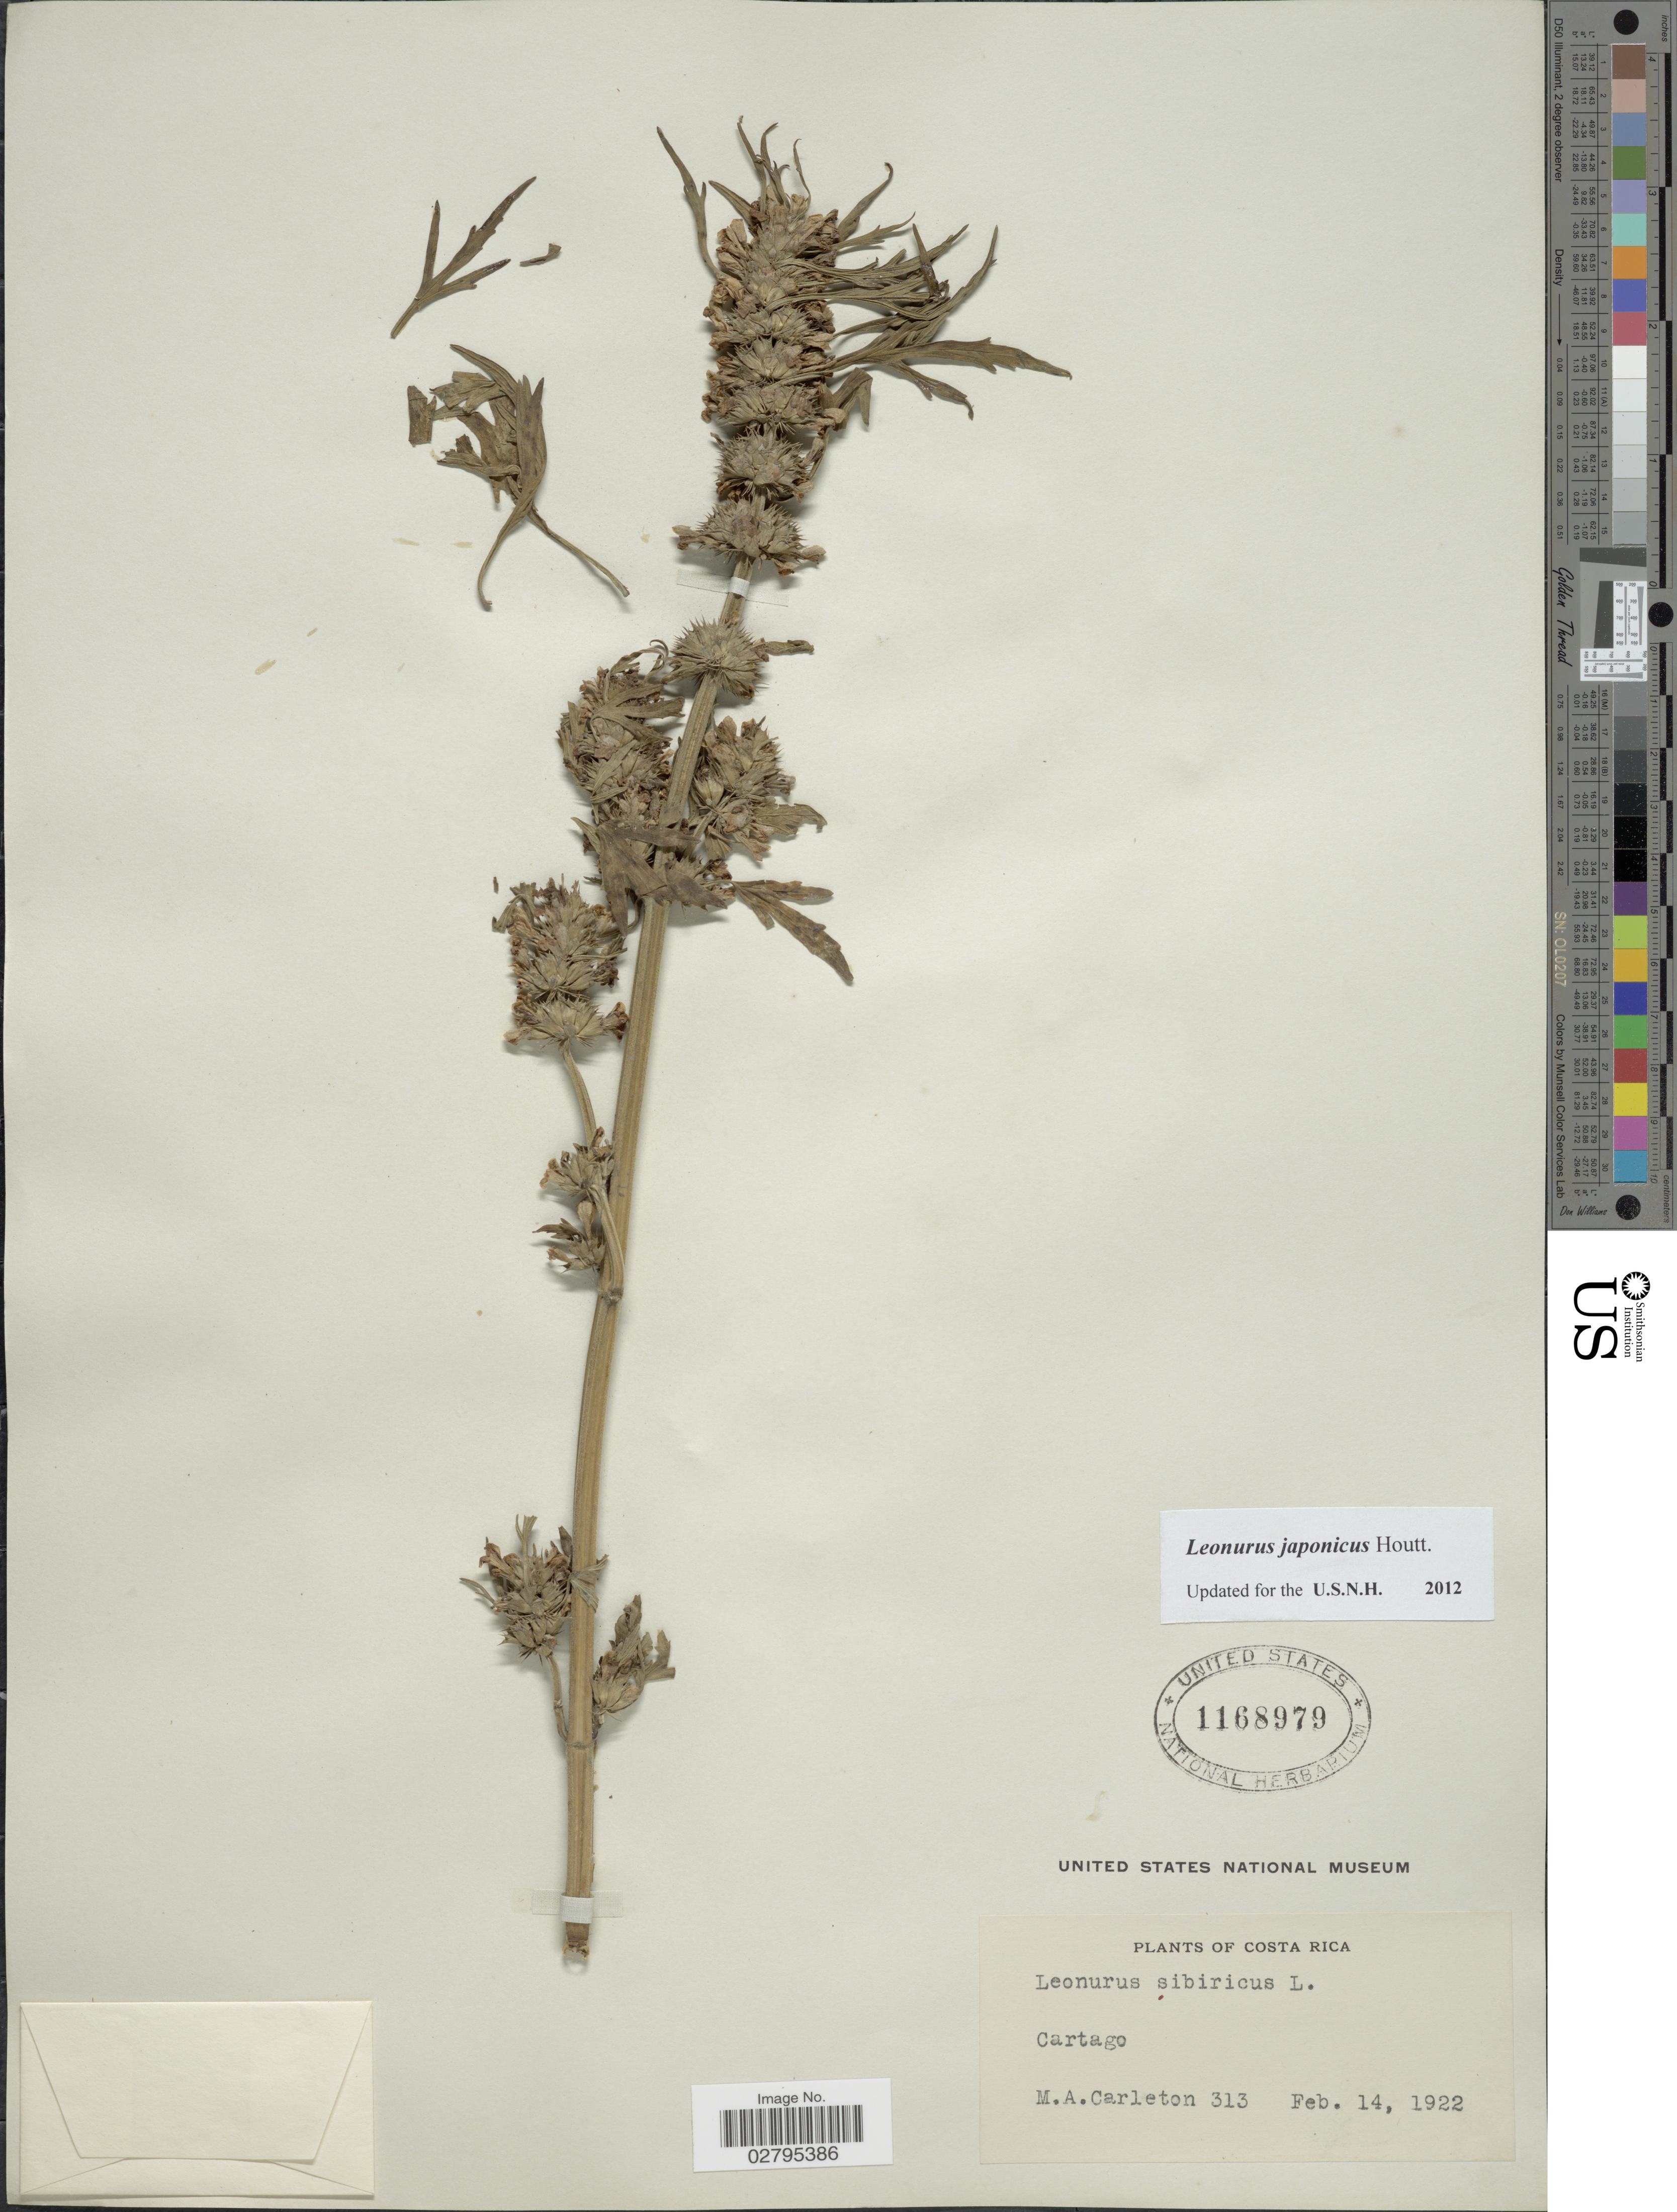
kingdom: Plantae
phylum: Tracheophyta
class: Magnoliopsida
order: Lamiales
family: Lamiaceae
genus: Leonurus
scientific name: Leonurus japonicus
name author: Houtt.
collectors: M. A. Carleton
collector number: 313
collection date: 1922-02-14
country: Costa Rica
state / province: Cartago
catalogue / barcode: US 1168979